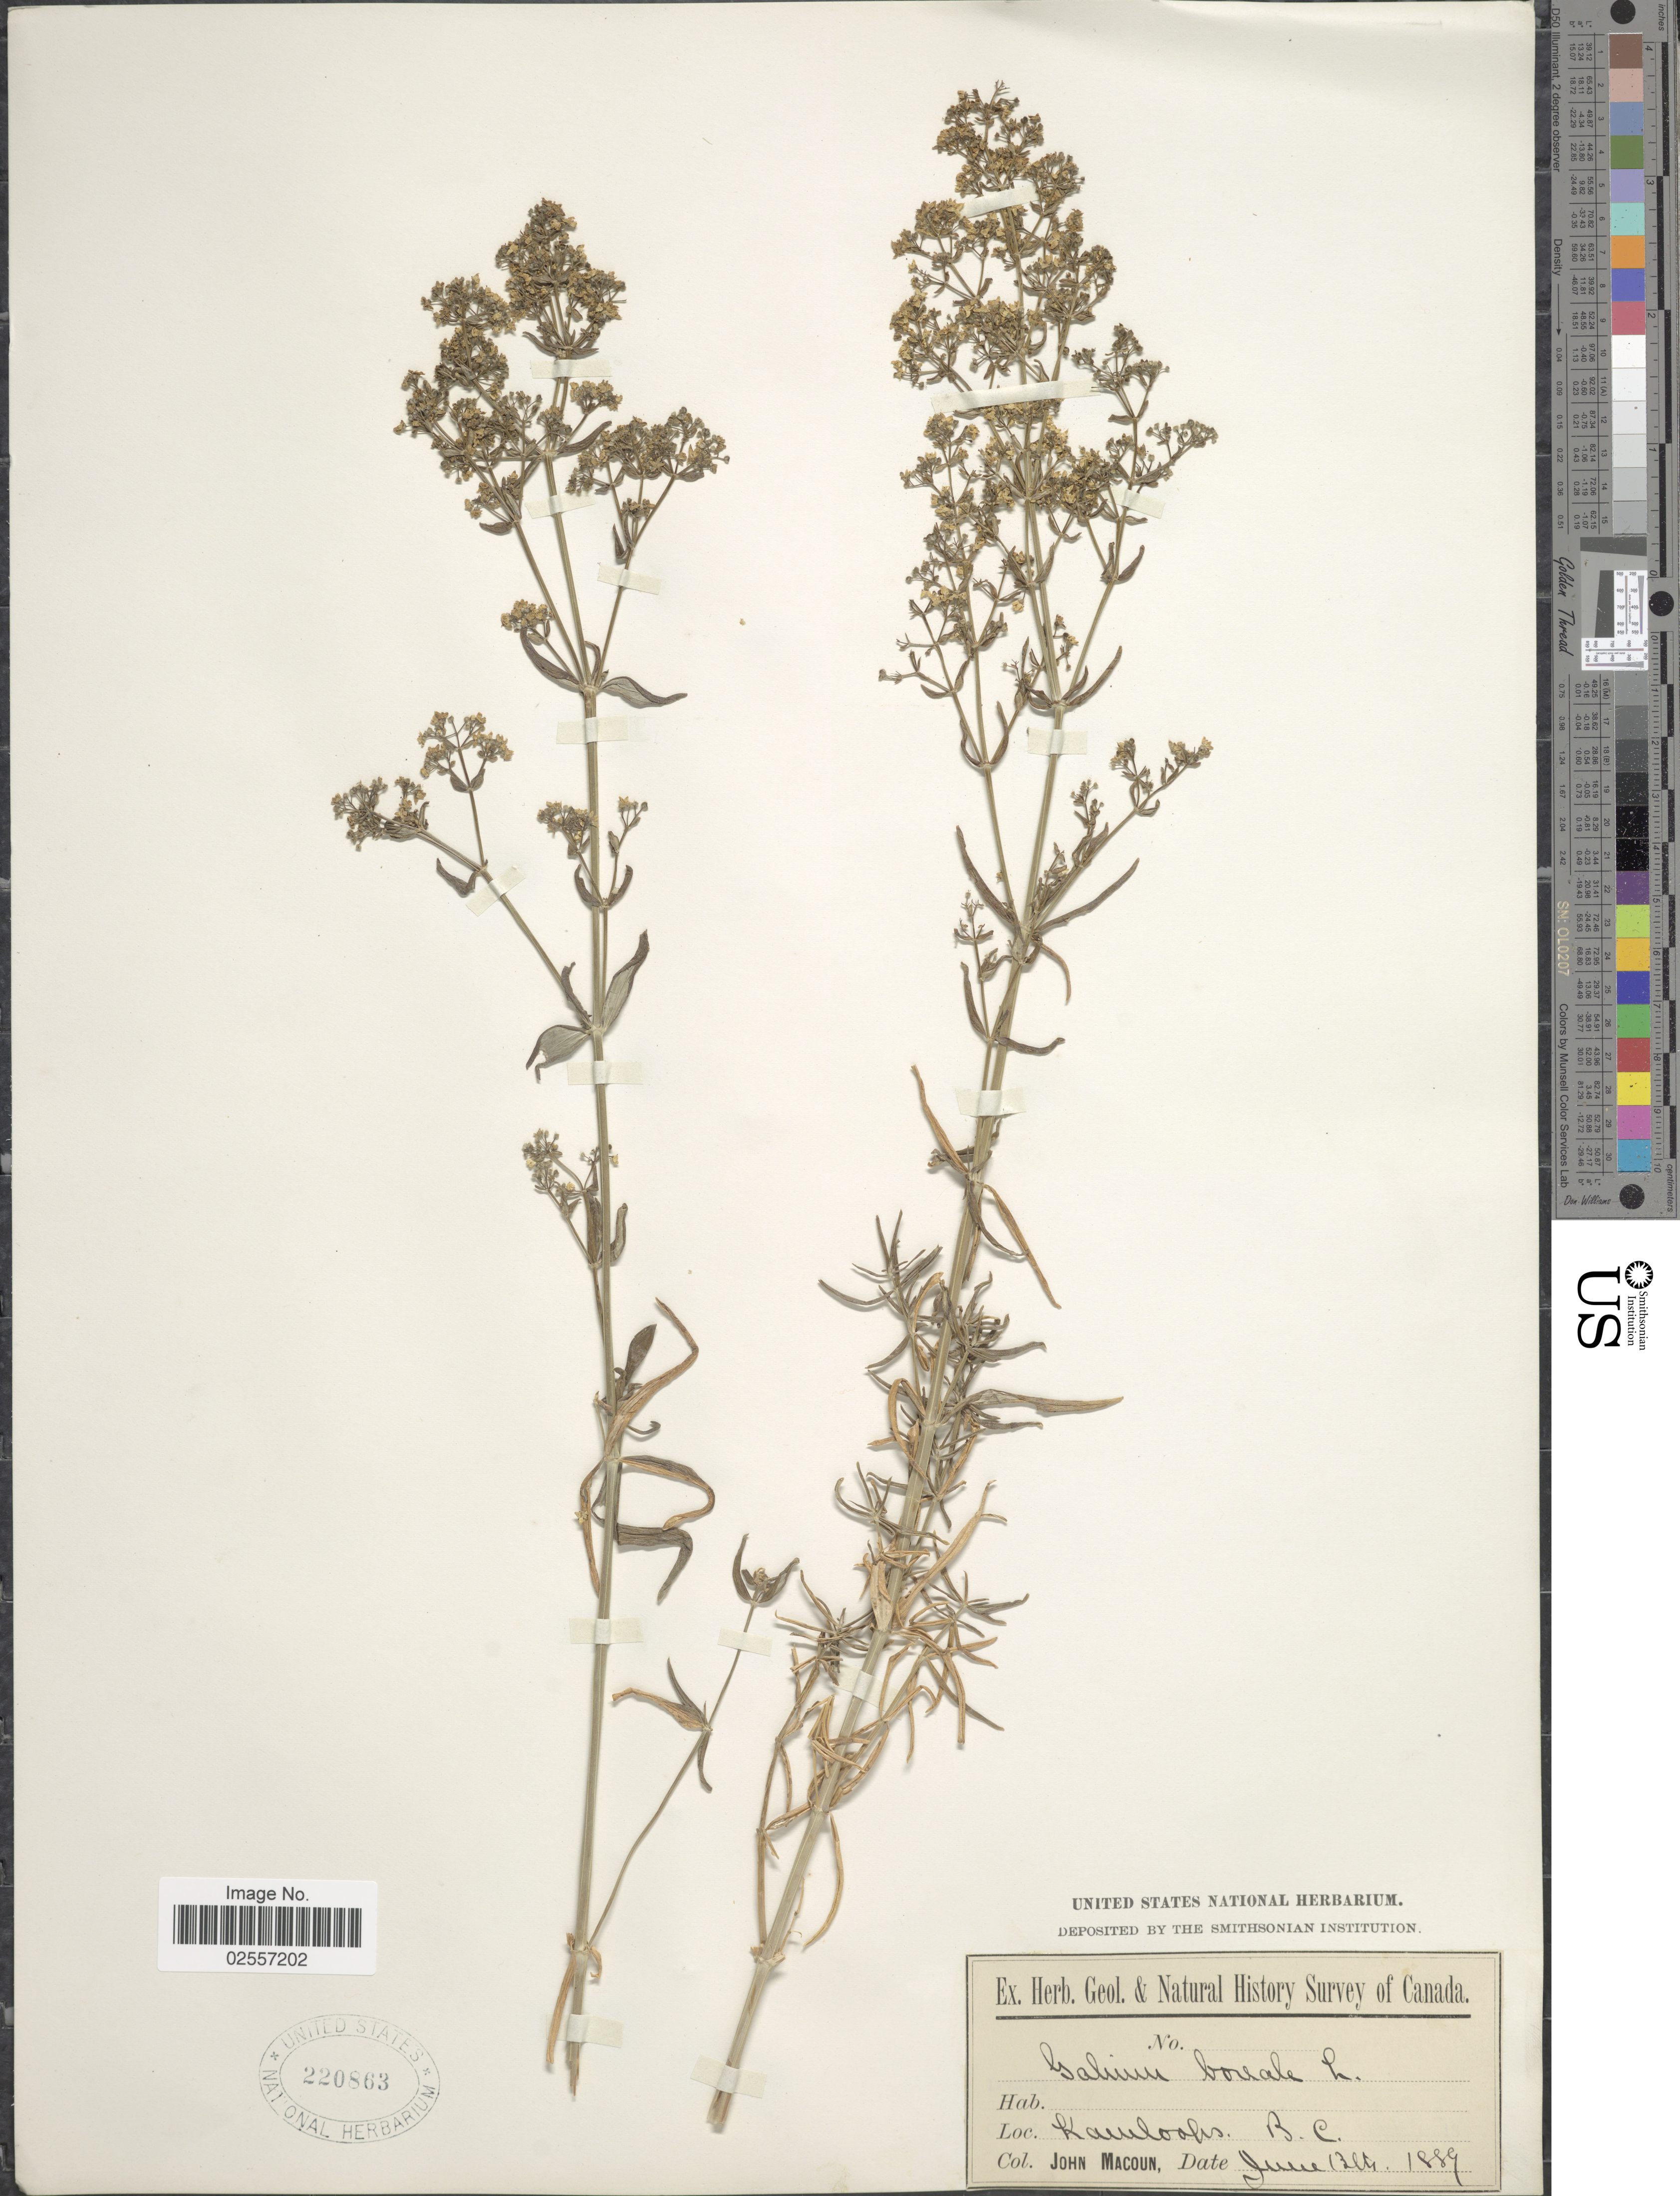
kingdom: Plantae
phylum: Tracheophyta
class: Magnoliopsida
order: Gentianales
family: Rubiaceae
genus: Galium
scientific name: Galium boreale L.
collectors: J. Macoun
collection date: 1889-06-13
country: Canada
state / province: British Columbia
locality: Kamloops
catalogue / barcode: US 220863